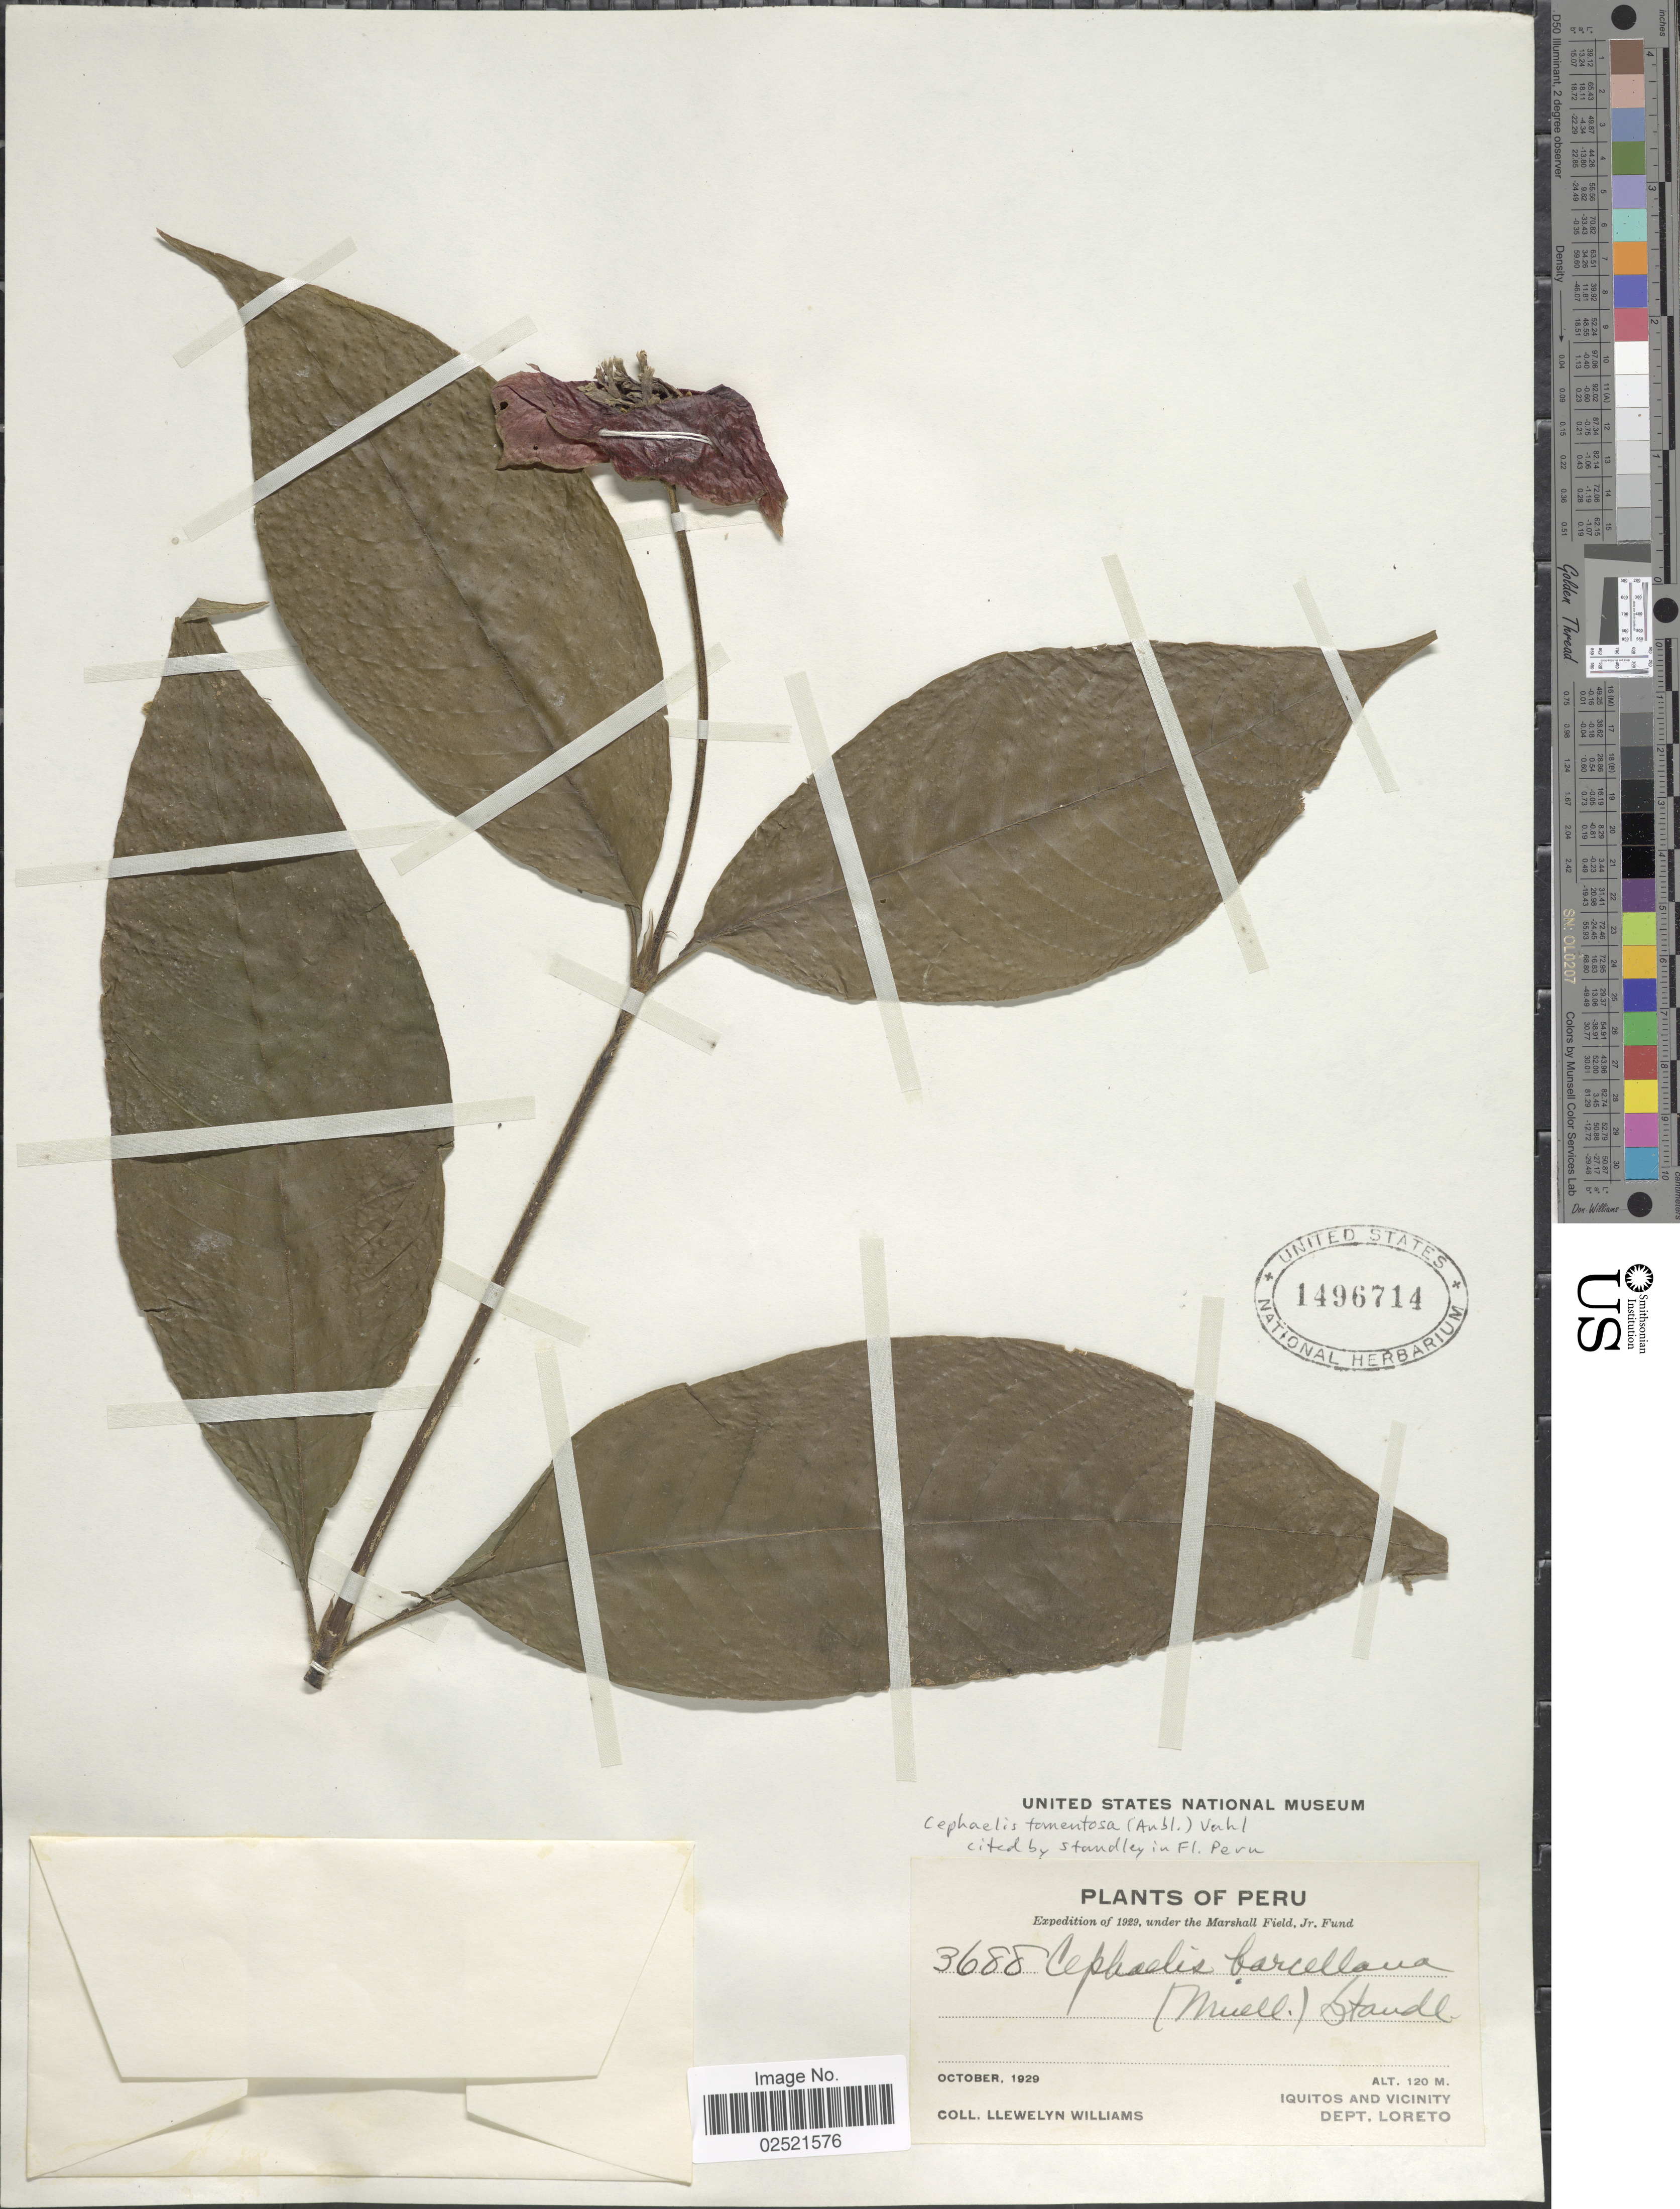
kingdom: Plantae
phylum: Tracheophyta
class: Magnoliopsida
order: Gentianales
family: Rubiaceae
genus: Psychotria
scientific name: Psychotria poeppigiana subsp. poeppigiana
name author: Müll. Arg.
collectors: Ll. Williams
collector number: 3688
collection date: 1929-10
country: Peru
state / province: Loreto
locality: Iquitos and Vicinity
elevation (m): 120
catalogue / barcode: US 1496714